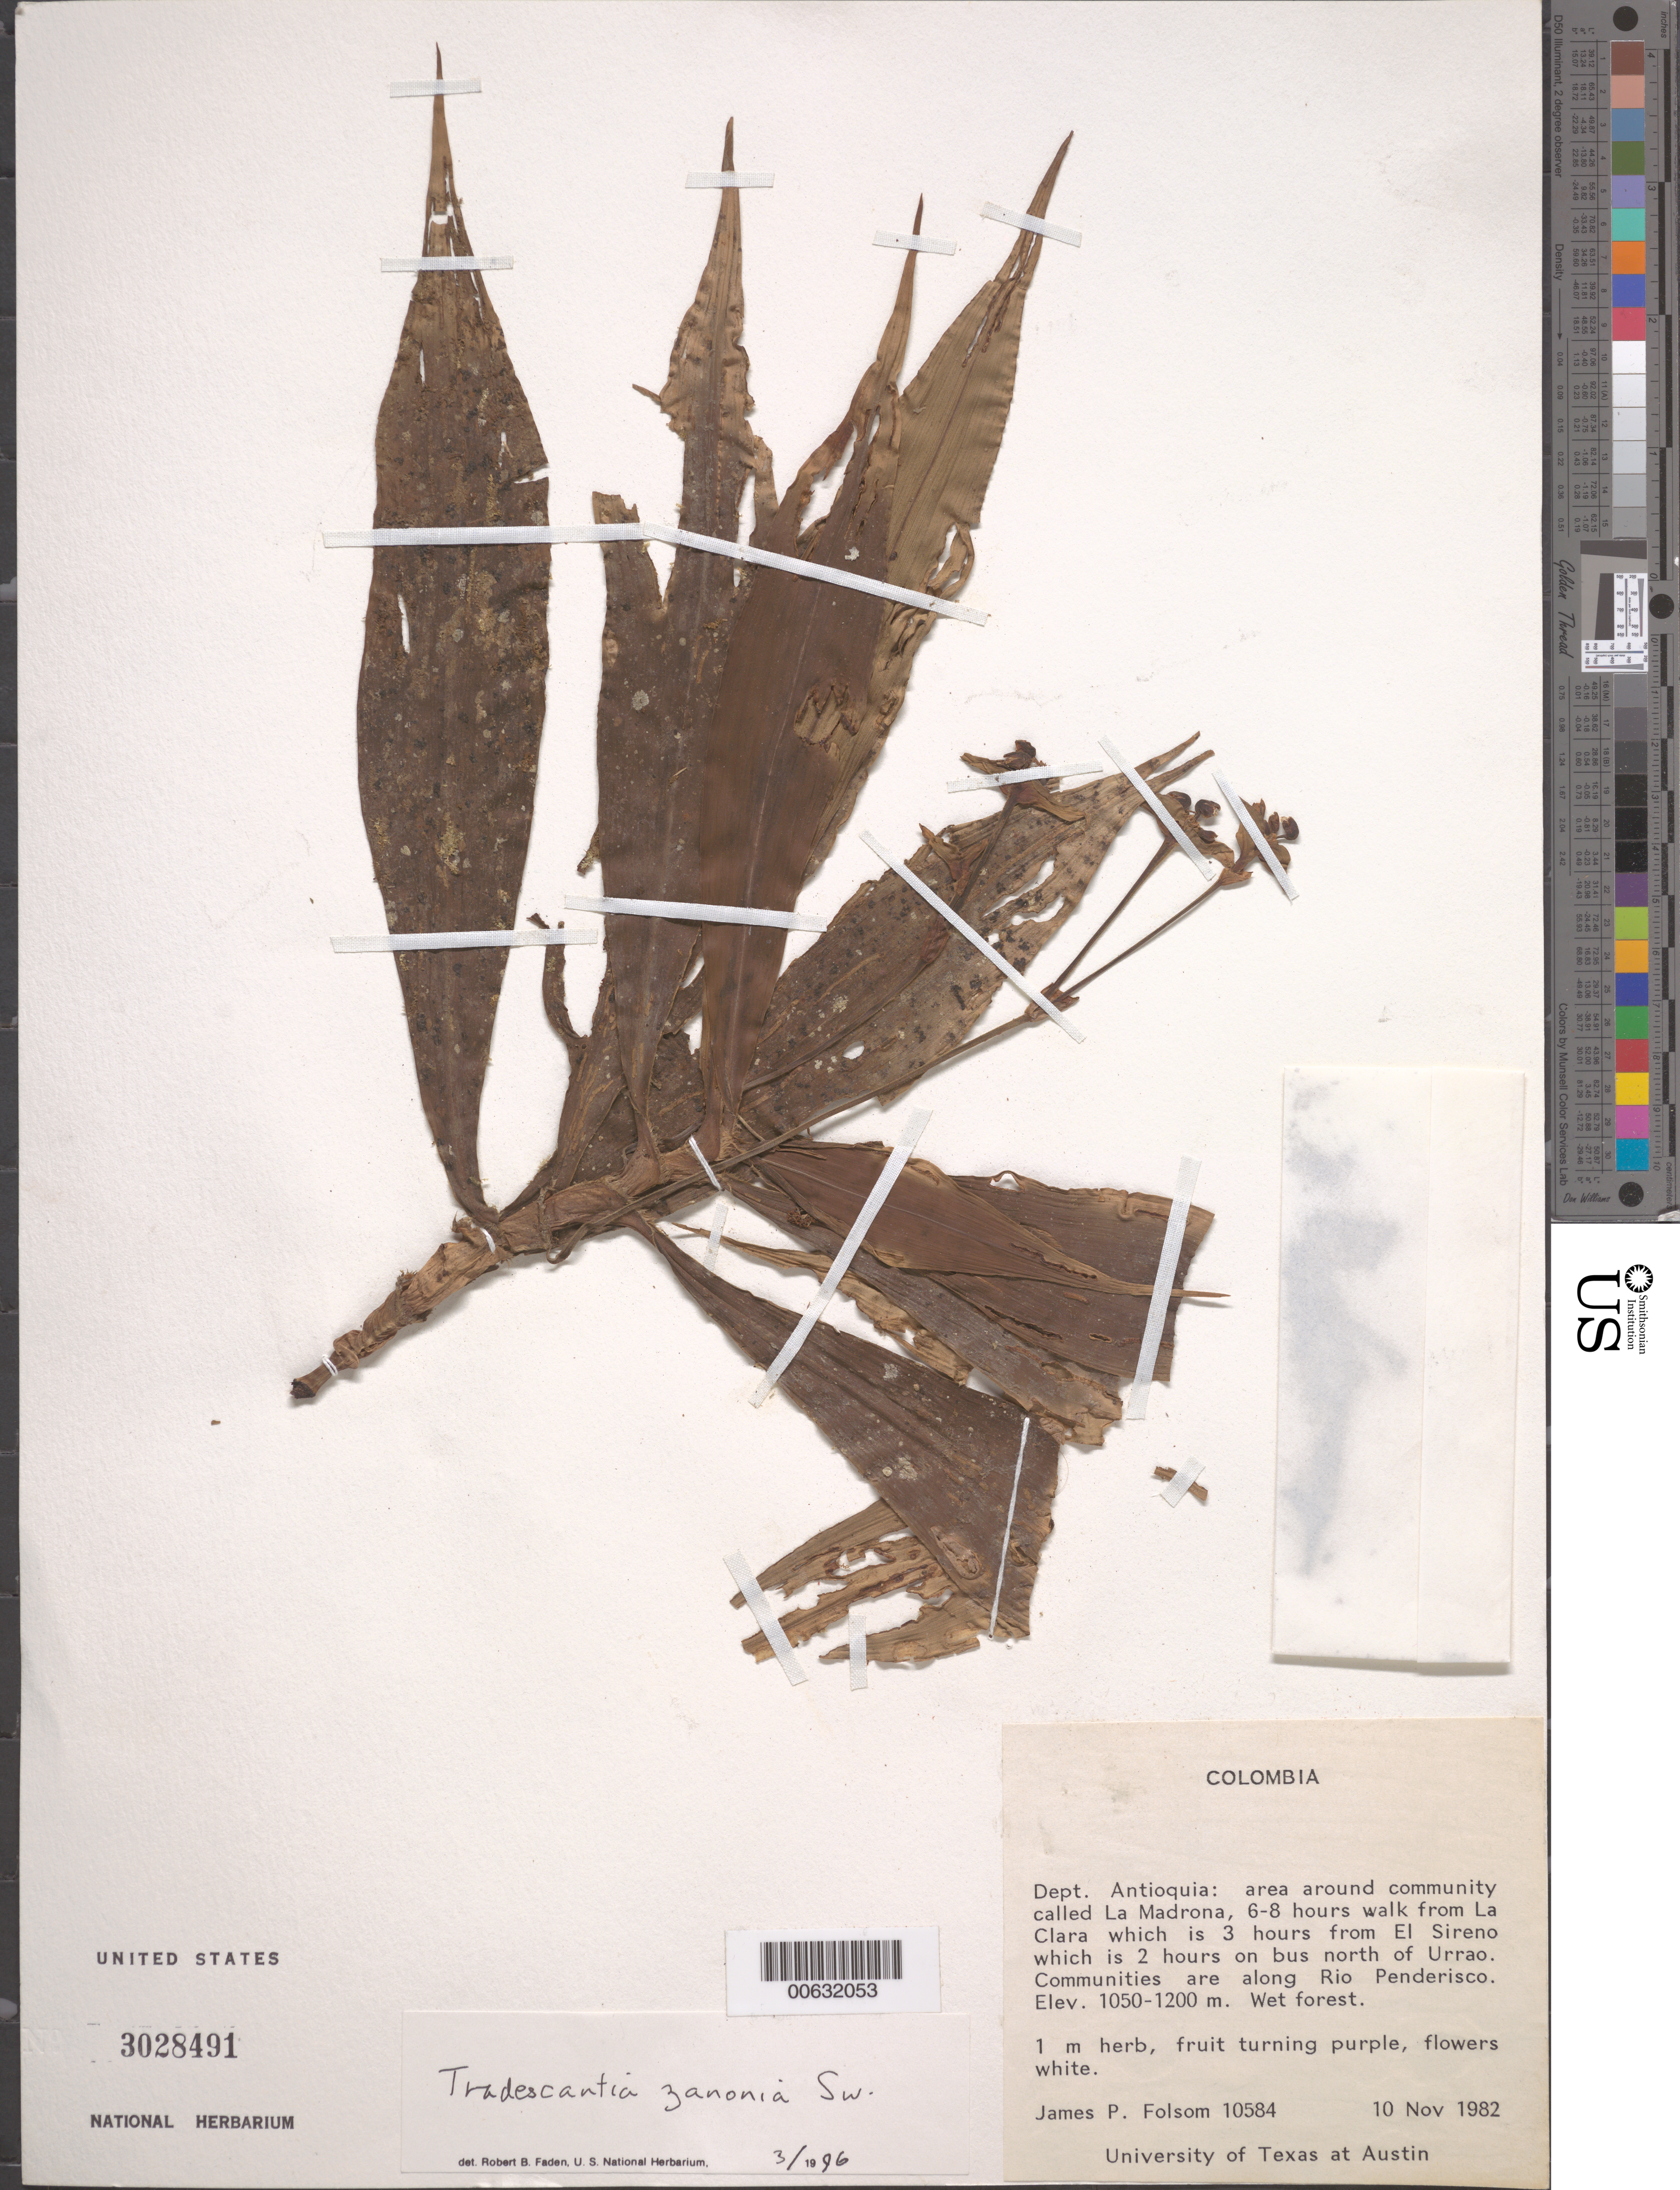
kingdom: Plantae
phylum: Tracheophyta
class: Liliopsida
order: Commelinales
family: Commelinaceae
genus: Tradescantia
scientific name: Tradescantia zanonia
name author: (L.) Sw.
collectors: J. P. Folsom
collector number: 10584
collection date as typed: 10 Nov 1982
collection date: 1982-11-10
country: Colombia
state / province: Antioquia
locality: La Madrona along Rio Penderisco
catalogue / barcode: US 3028491